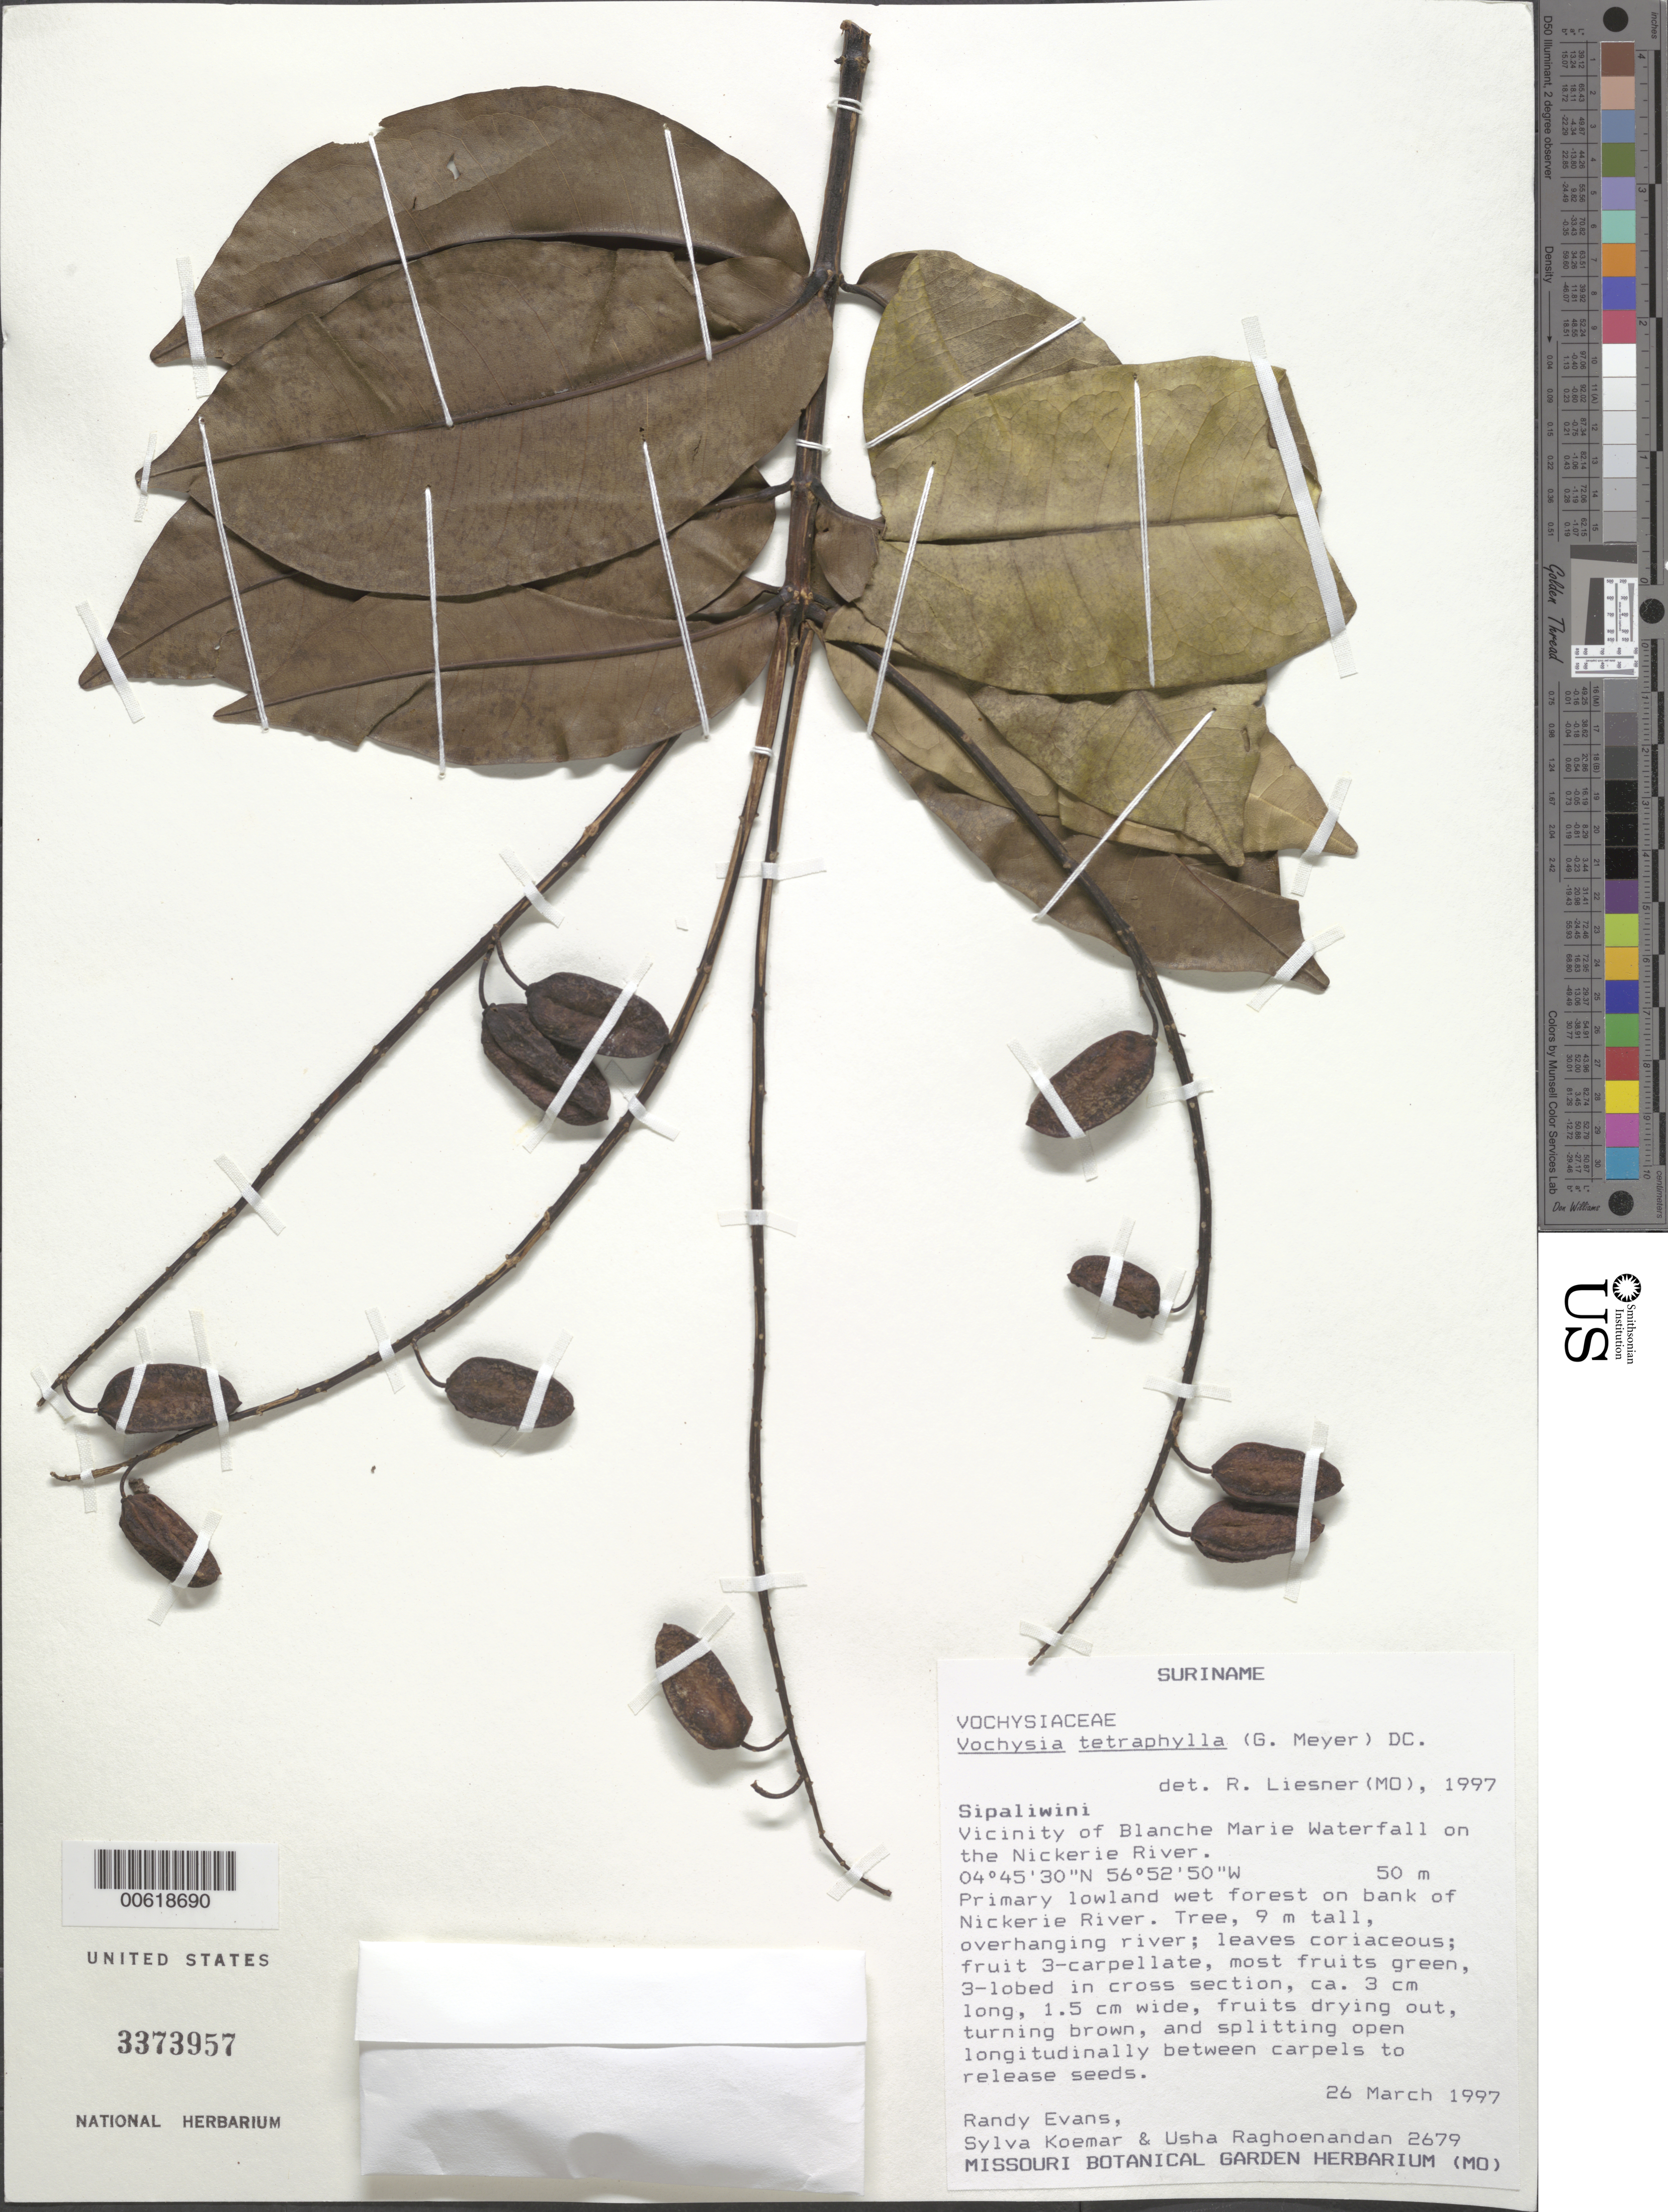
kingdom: Plantae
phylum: Tracheophyta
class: Magnoliopsida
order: Myrtales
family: Vochysiaceae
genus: Vochysia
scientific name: Vochysia tetraphylla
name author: (G. Mey.) DC.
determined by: Liesner, R. L.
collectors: R. Evans, S. Koemar & U. Raghoenandan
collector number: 2679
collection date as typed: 26-Mar-97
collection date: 1997-03-26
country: Suriname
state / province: Sipaliwini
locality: Blanche Marie Waterfall, vic., on Nickerie R.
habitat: Primary lowland wet forest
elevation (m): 50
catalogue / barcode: US 3373957